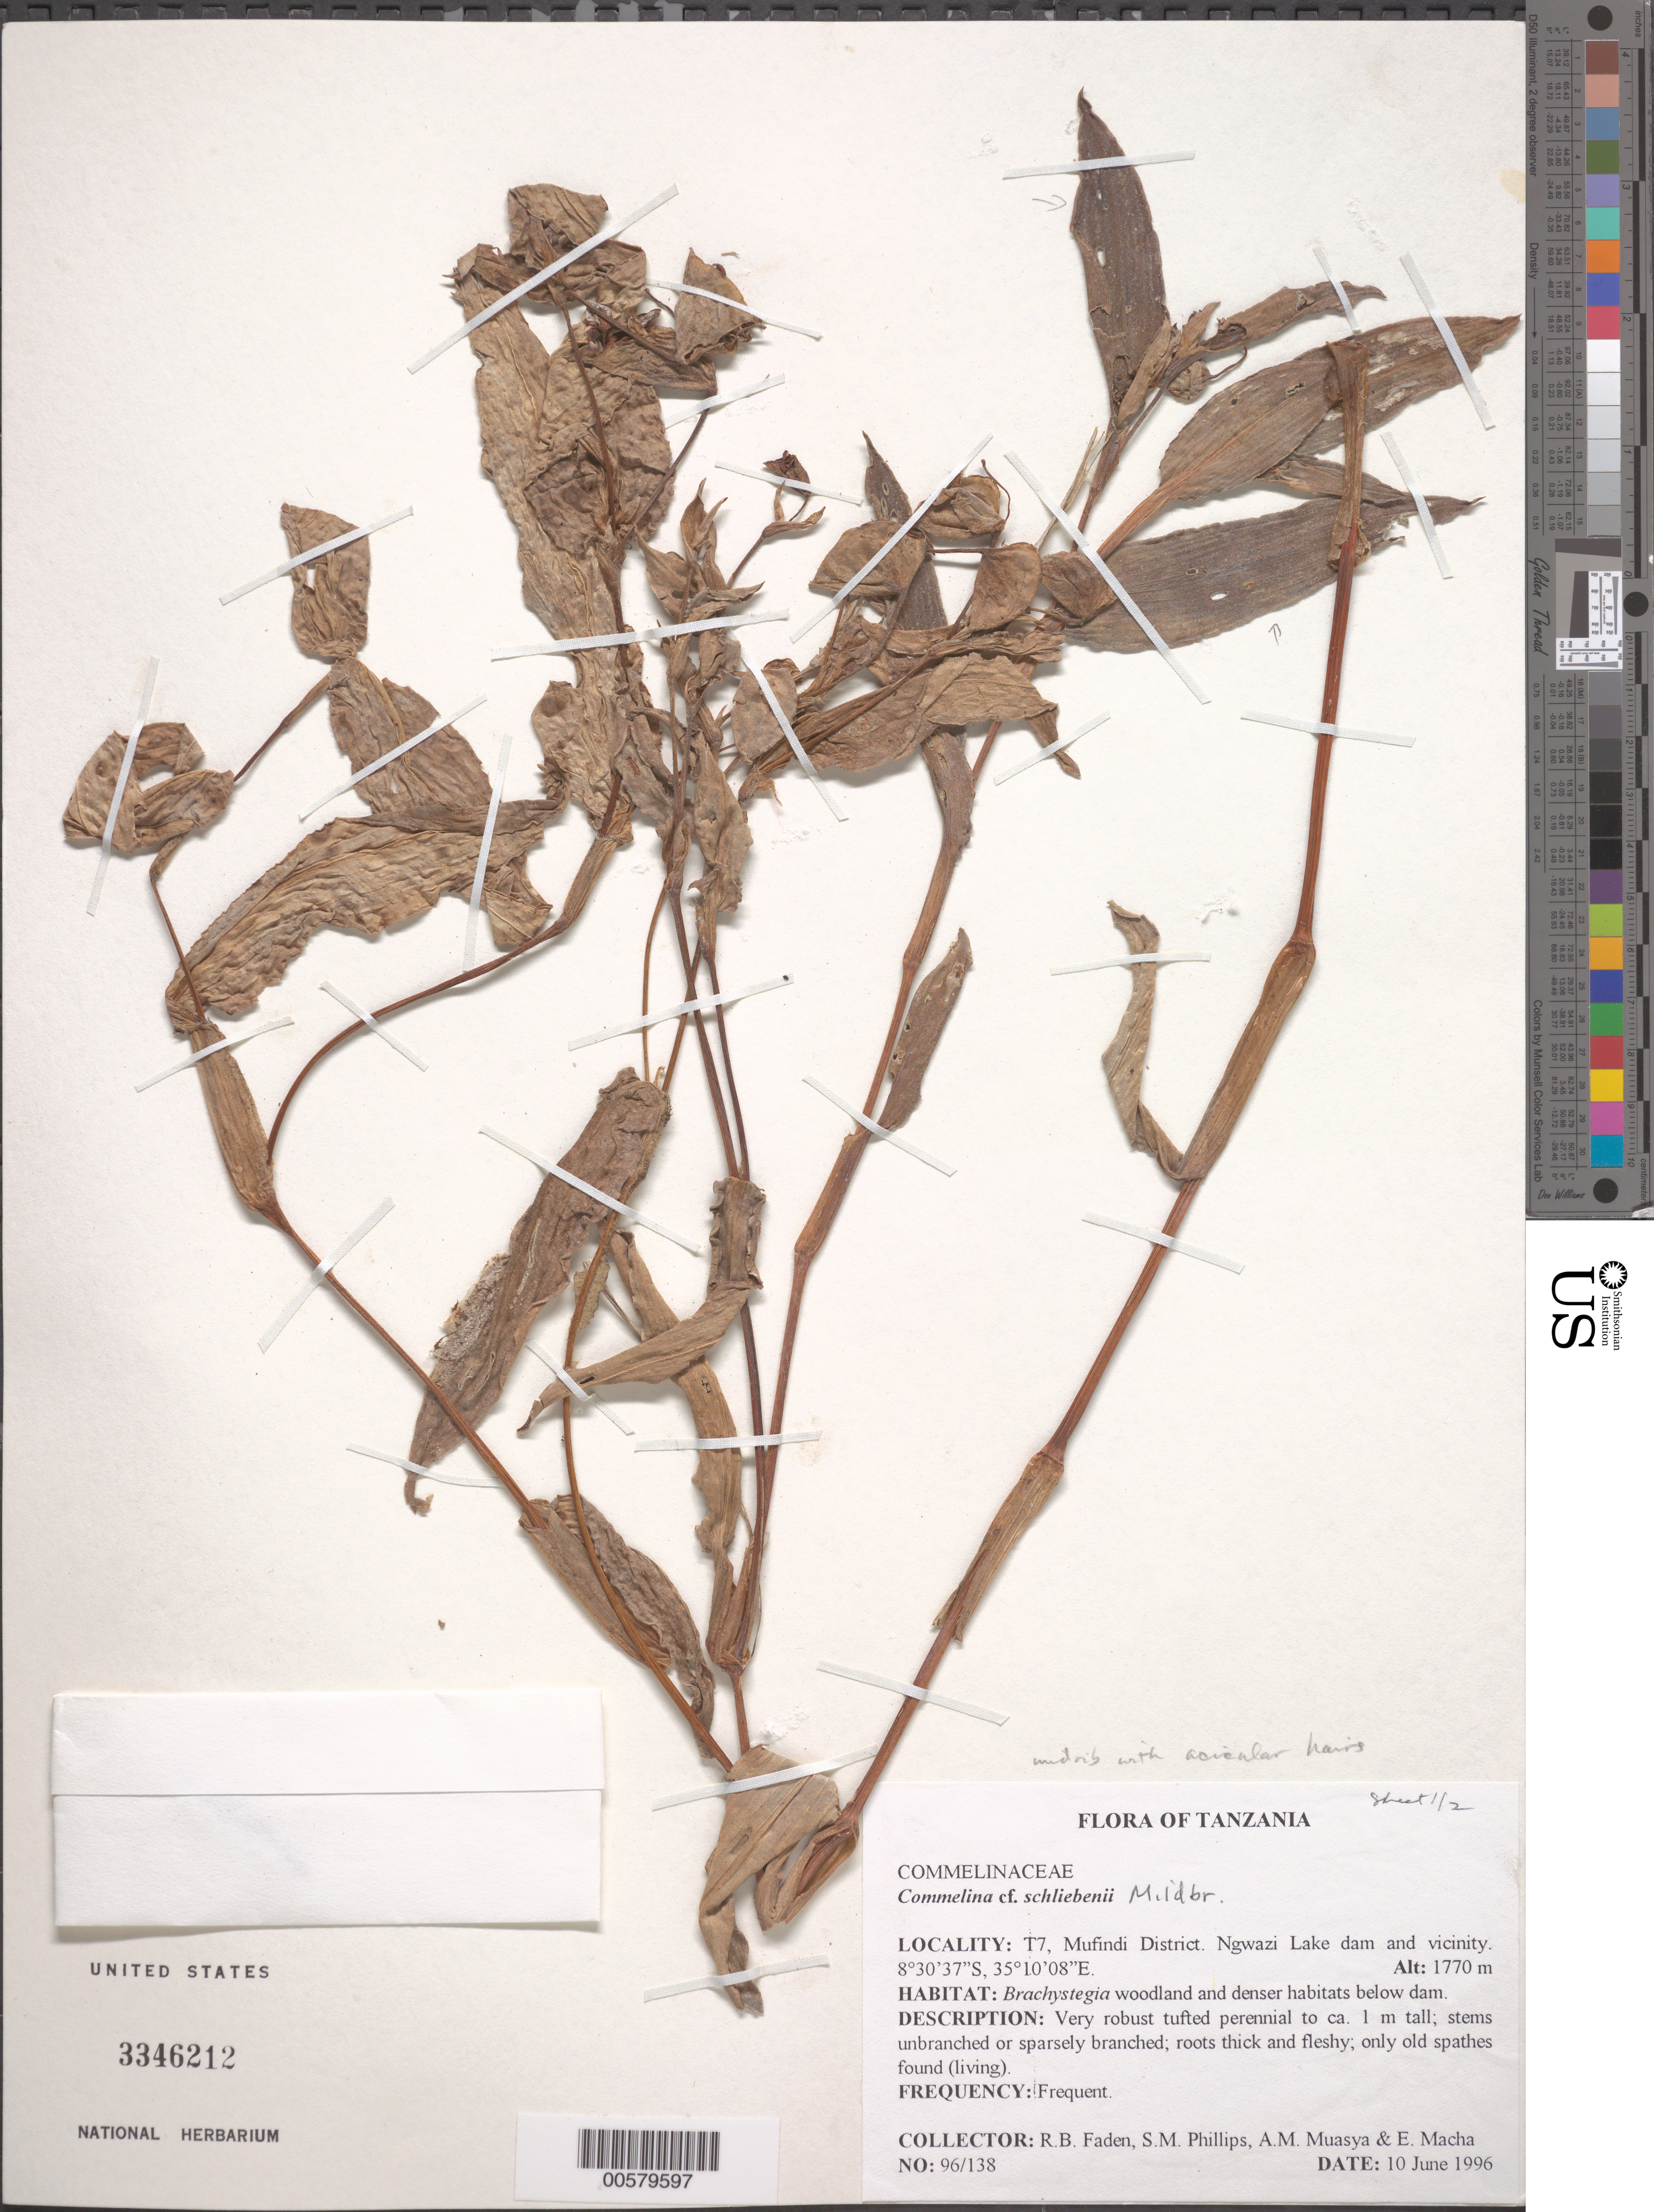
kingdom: Plantae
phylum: Tracheophyta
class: Liliopsida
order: Commelinales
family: Commelinaceae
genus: Commelina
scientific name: Commelina schliebenii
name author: Mildbr.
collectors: R. B. Faden, S. M. Phillips, A. Muasya & E. Macha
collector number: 96/138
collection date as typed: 10 Jun 1996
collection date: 1996-06-10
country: Tanzania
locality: Mufindi dist., ngwazi lake dam and vicinity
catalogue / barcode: US 3346212